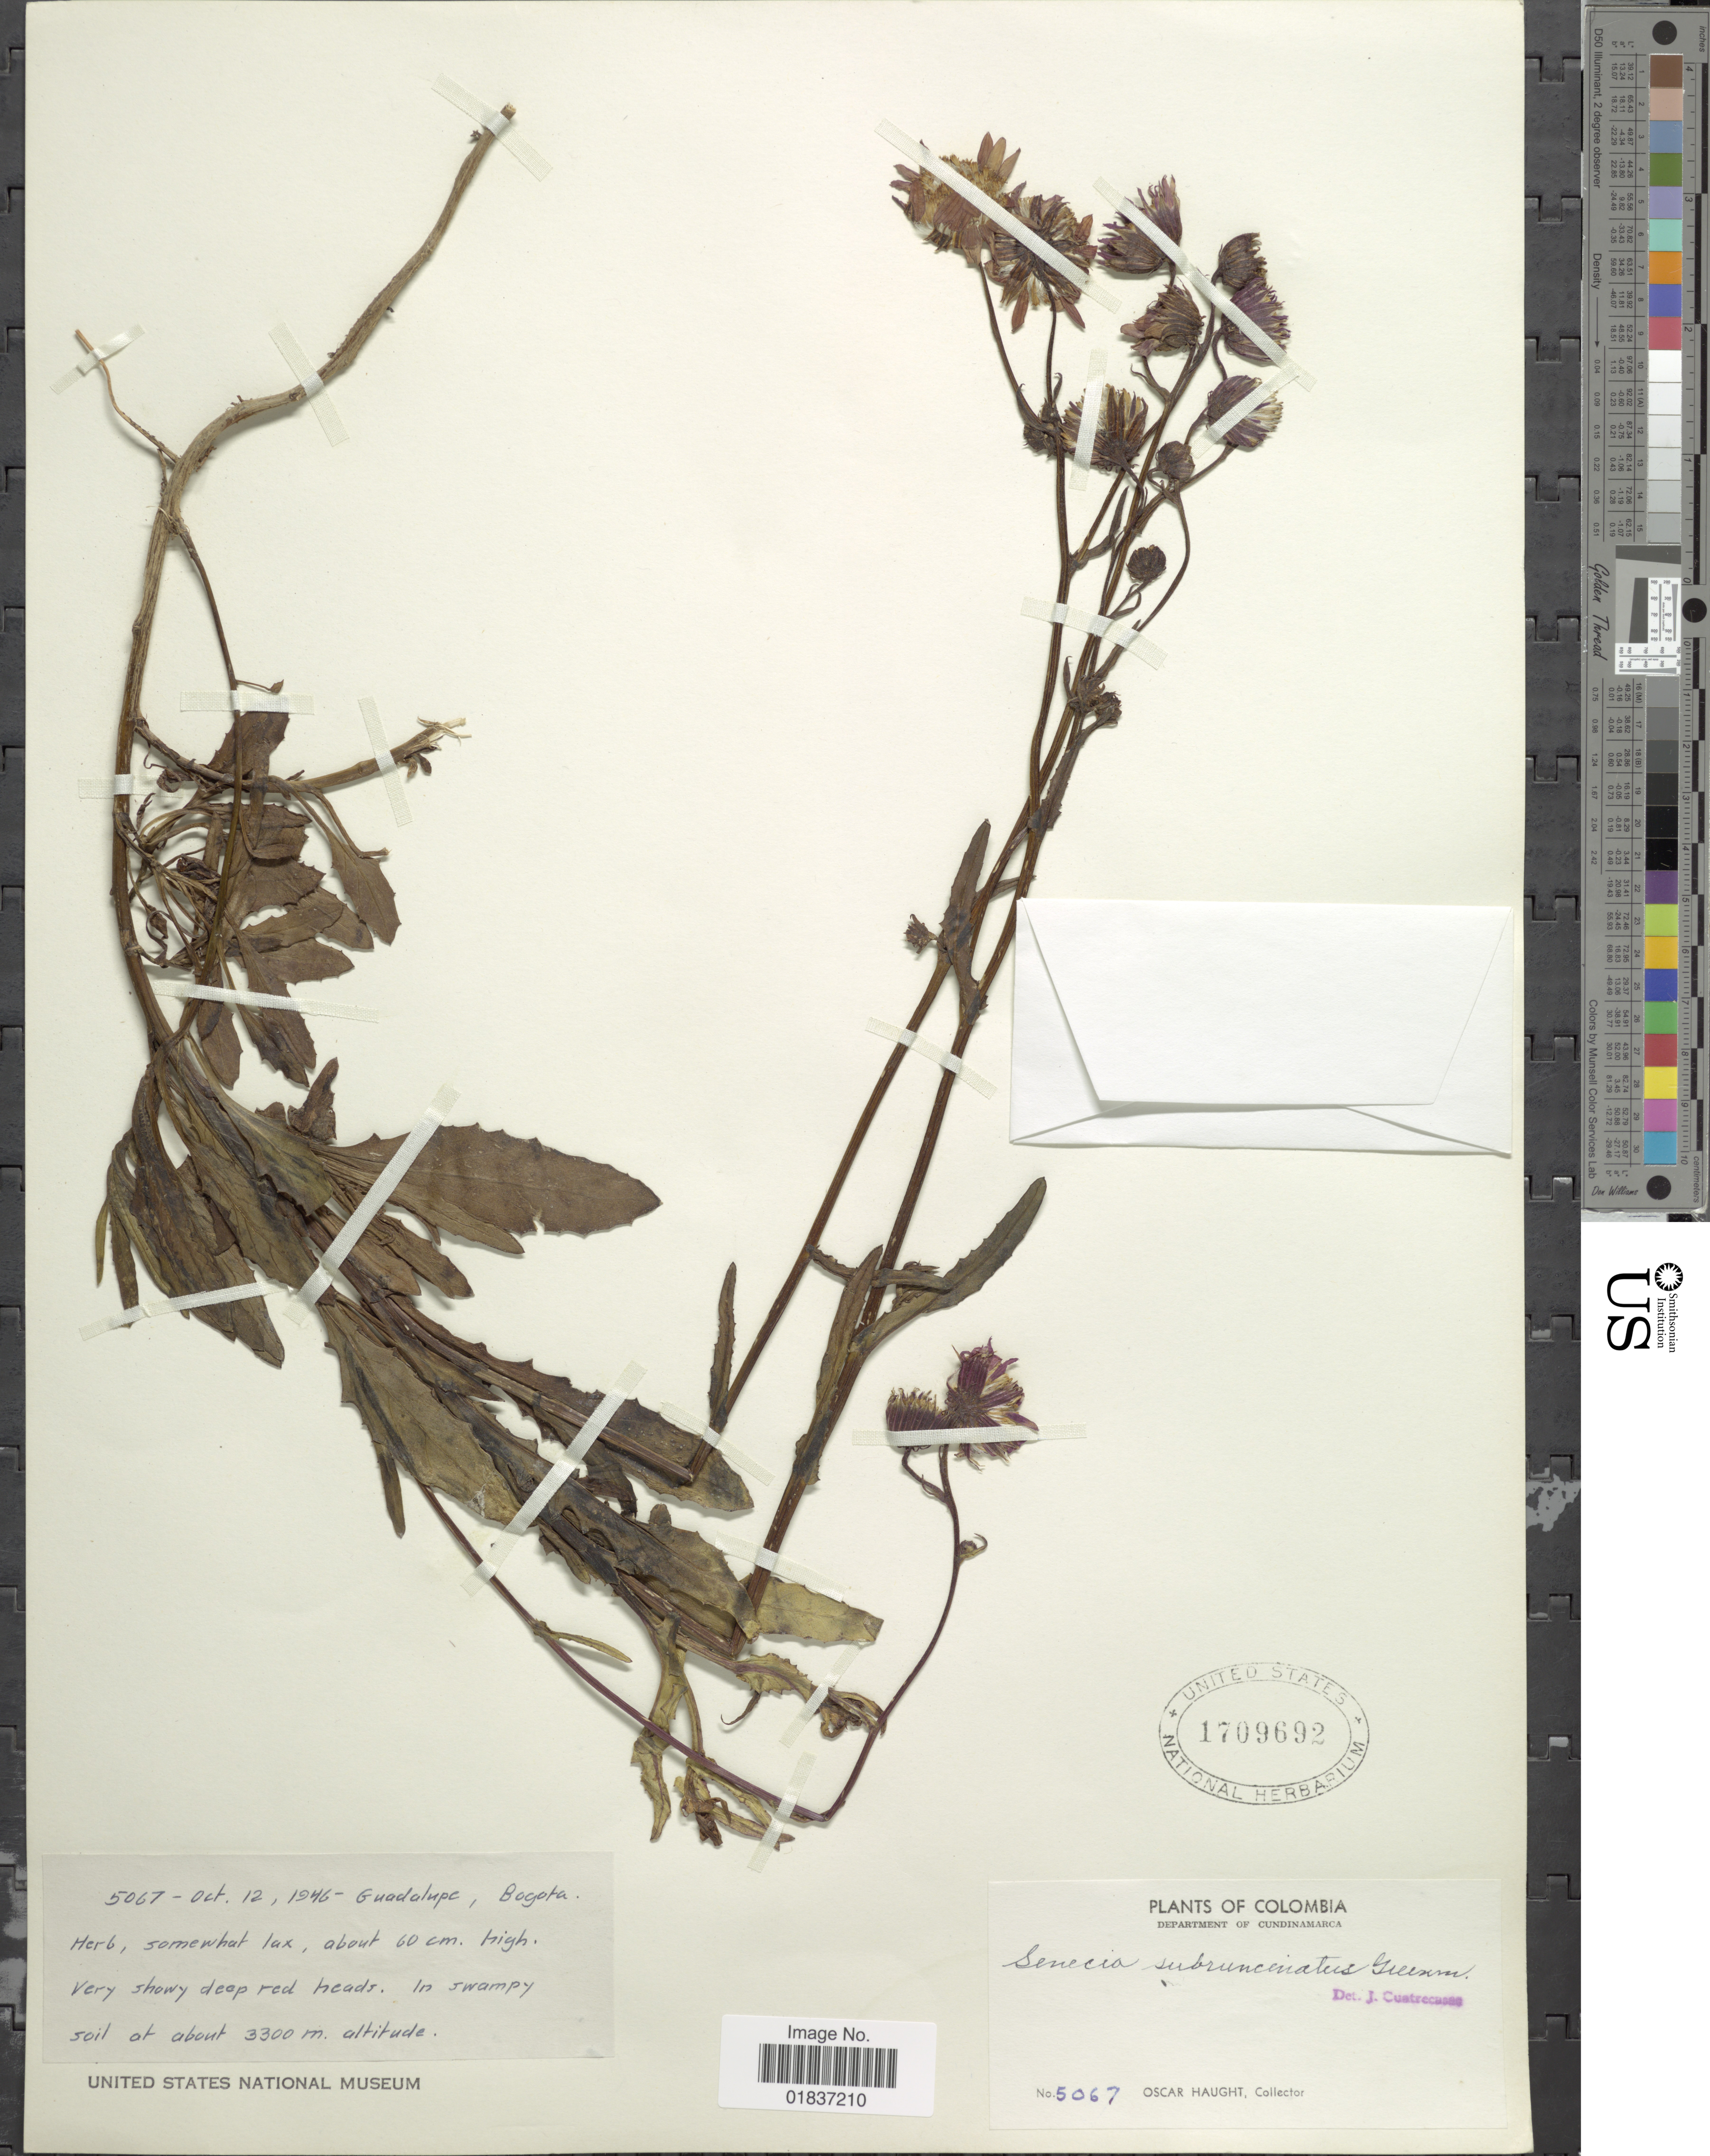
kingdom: Plantae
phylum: Tracheophyta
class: Magnoliopsida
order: Asterales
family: Asteraceae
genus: Senecio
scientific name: Senecio subruncinatus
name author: Greenm.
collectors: O. L. Haught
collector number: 5067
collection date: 1946-10-12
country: Colombia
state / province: Cundinamarca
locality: Department of Cundinamarca. Guadalupe, Bogota.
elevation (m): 3300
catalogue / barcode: US 1709692